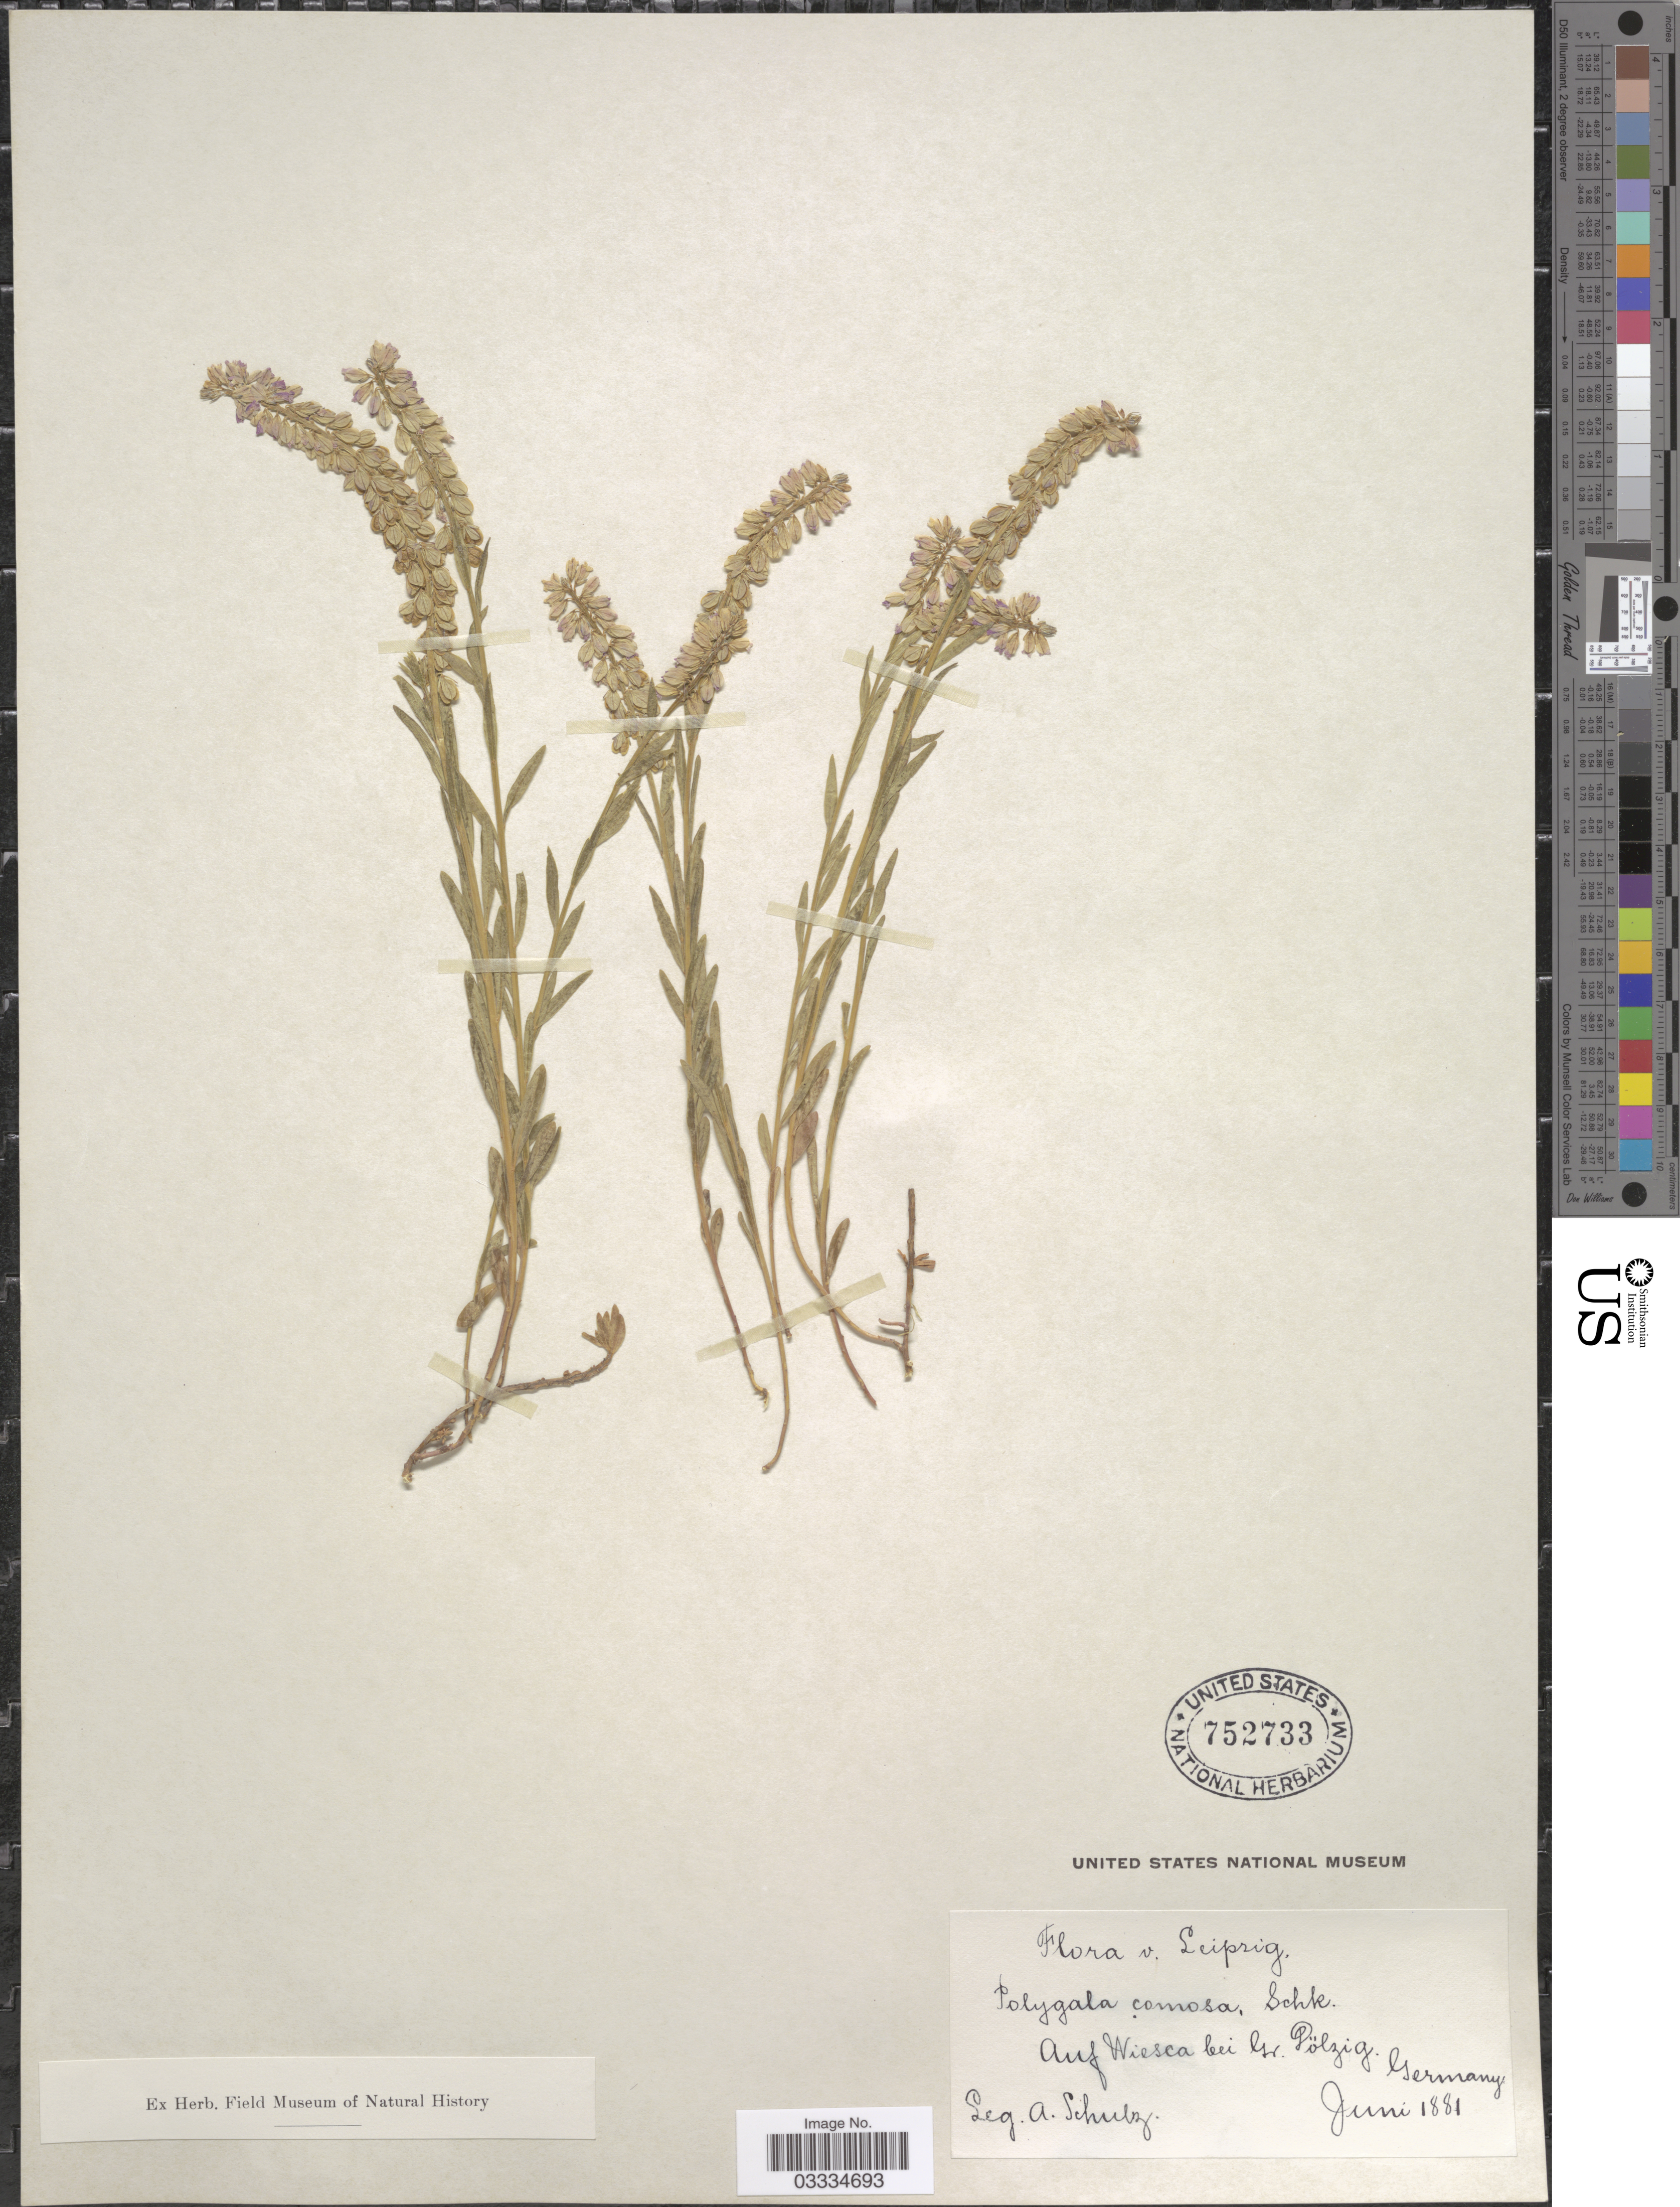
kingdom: Plantae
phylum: Tracheophyta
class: Magnoliopsida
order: Fabales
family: Polygalaceae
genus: Polygala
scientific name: Polygala comosa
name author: Schkuhr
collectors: A. Schulz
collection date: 1881-06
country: Germany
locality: Leipzig. Auf Wiesca bei Gr. Dölzig.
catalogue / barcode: US 752733